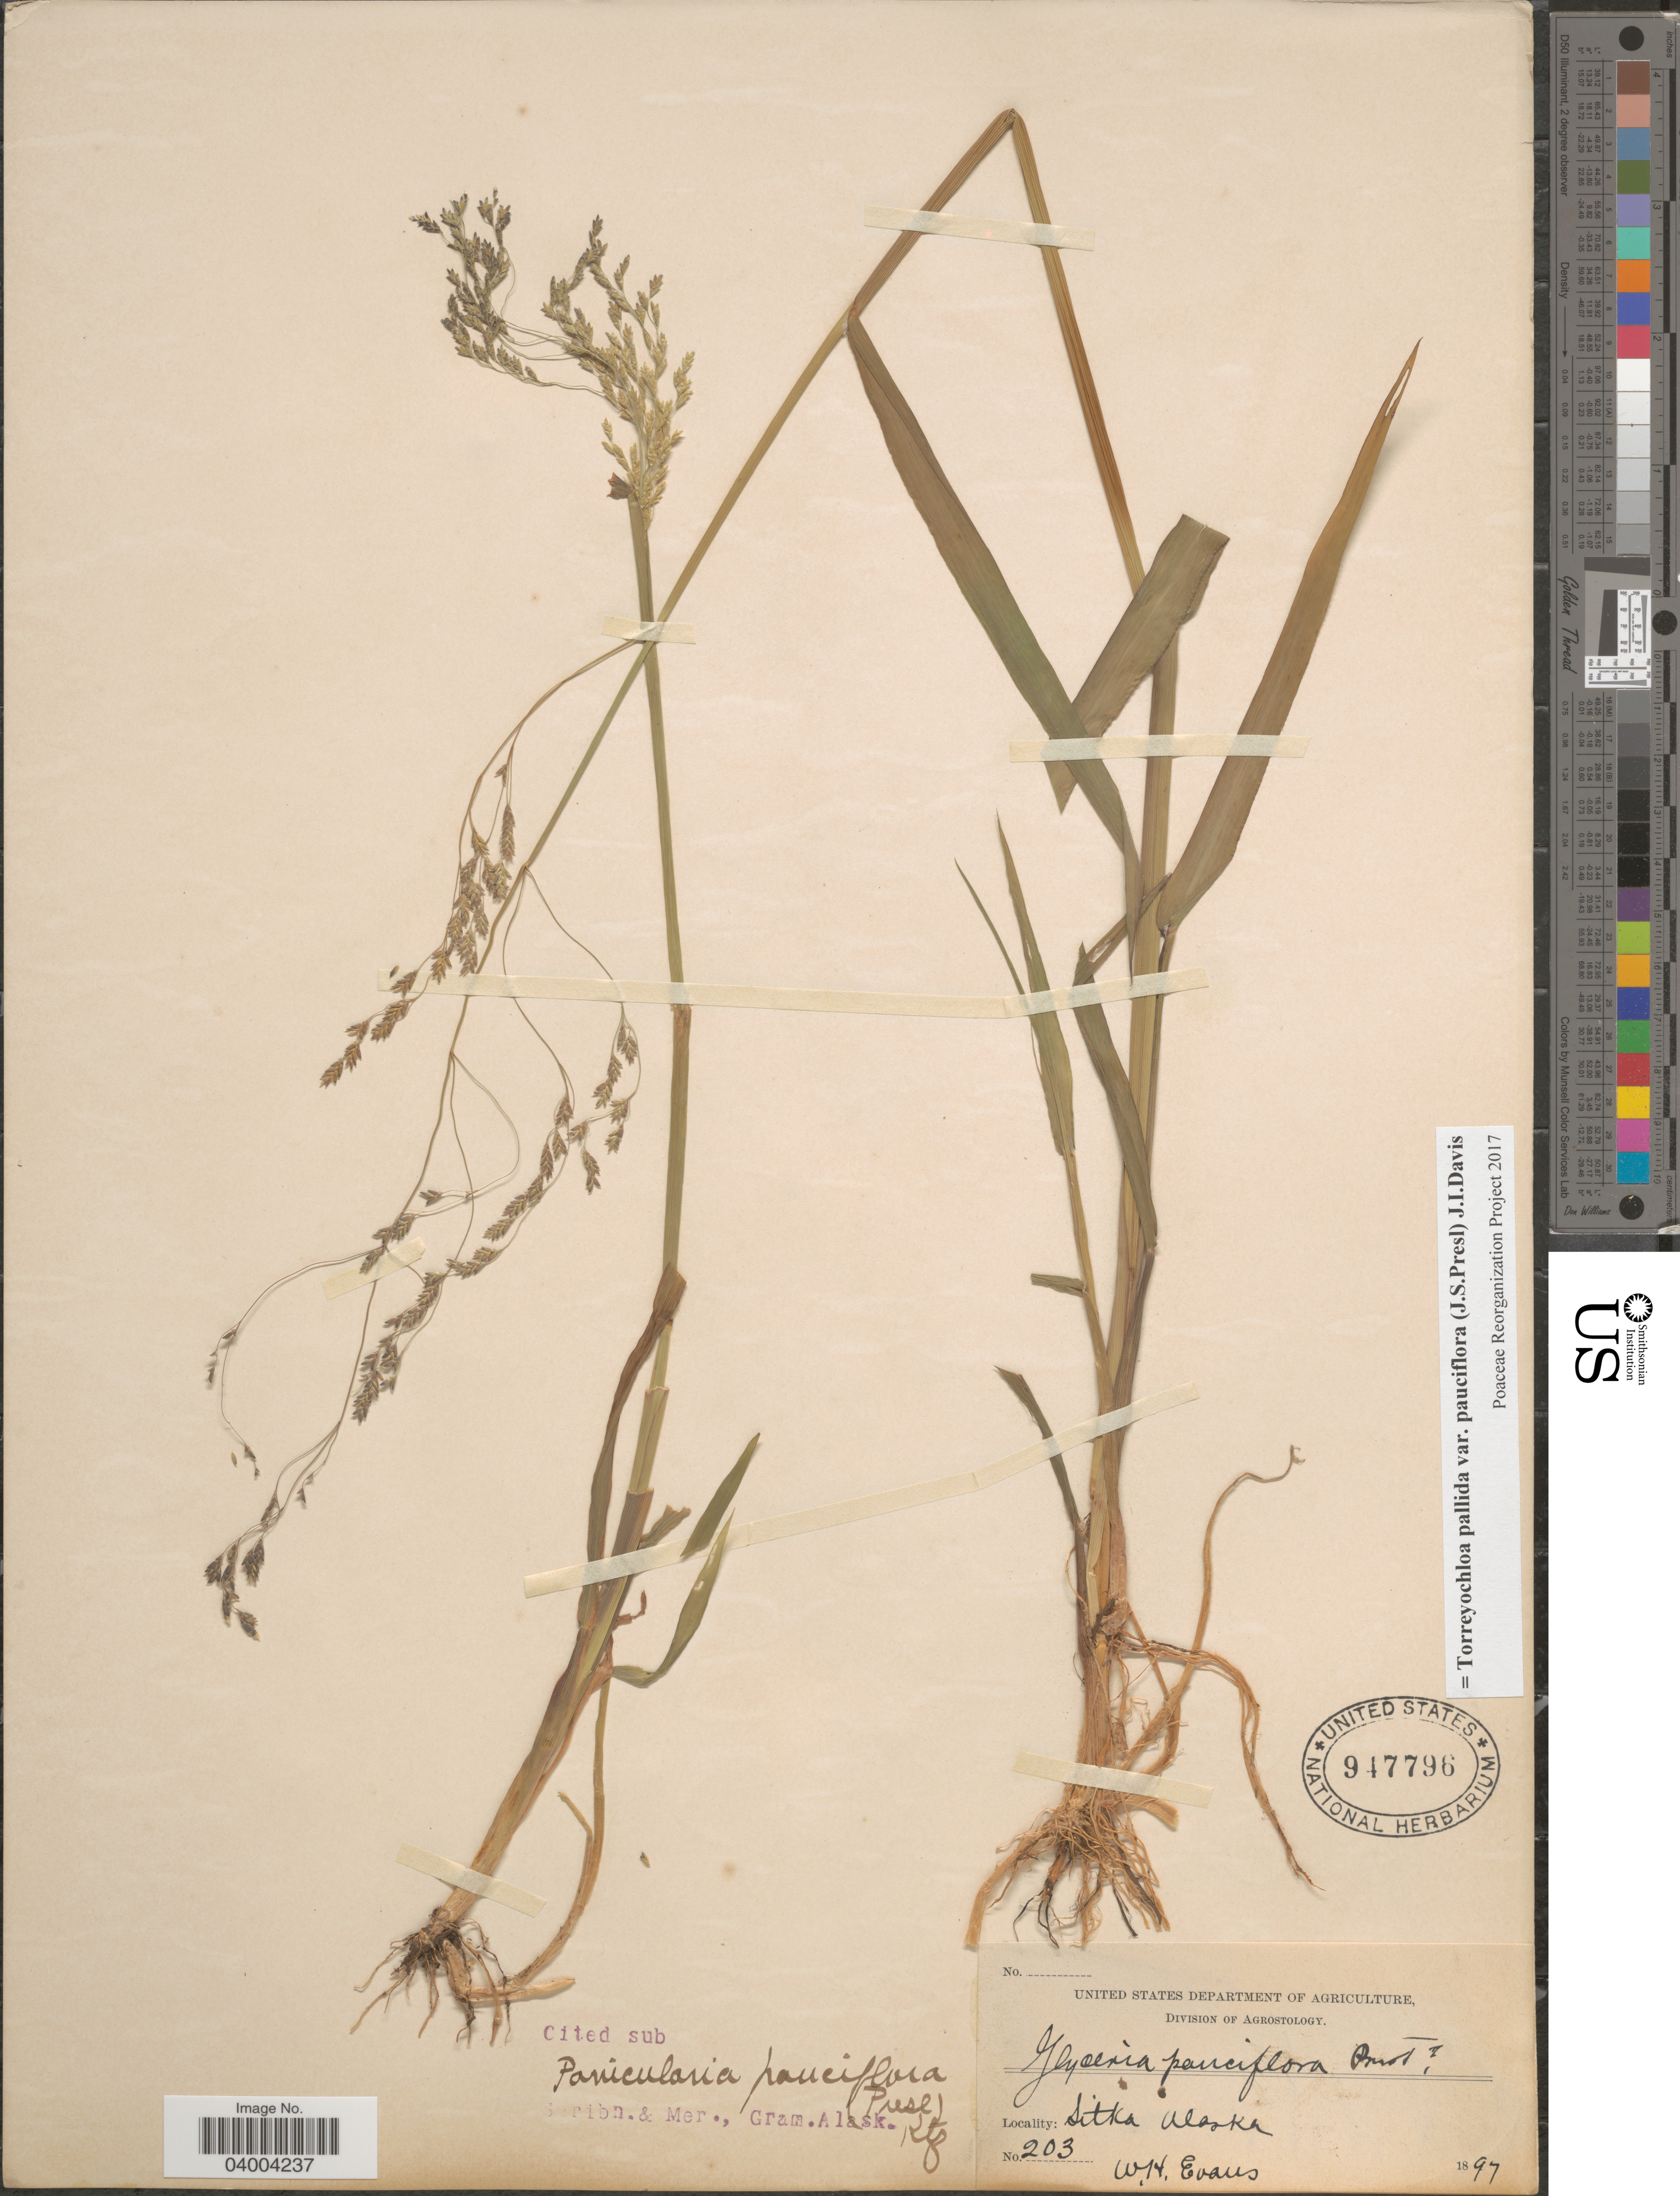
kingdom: Plantae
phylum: Tracheophyta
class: Liliopsida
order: Poales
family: Poaceae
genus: Torreyochloa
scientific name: Torreyochloa pallida var. pauciflora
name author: (J. Presl) J.I. Davis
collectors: W. H. Evans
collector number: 203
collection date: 1897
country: United States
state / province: Alaska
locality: Sitka.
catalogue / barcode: US 947796